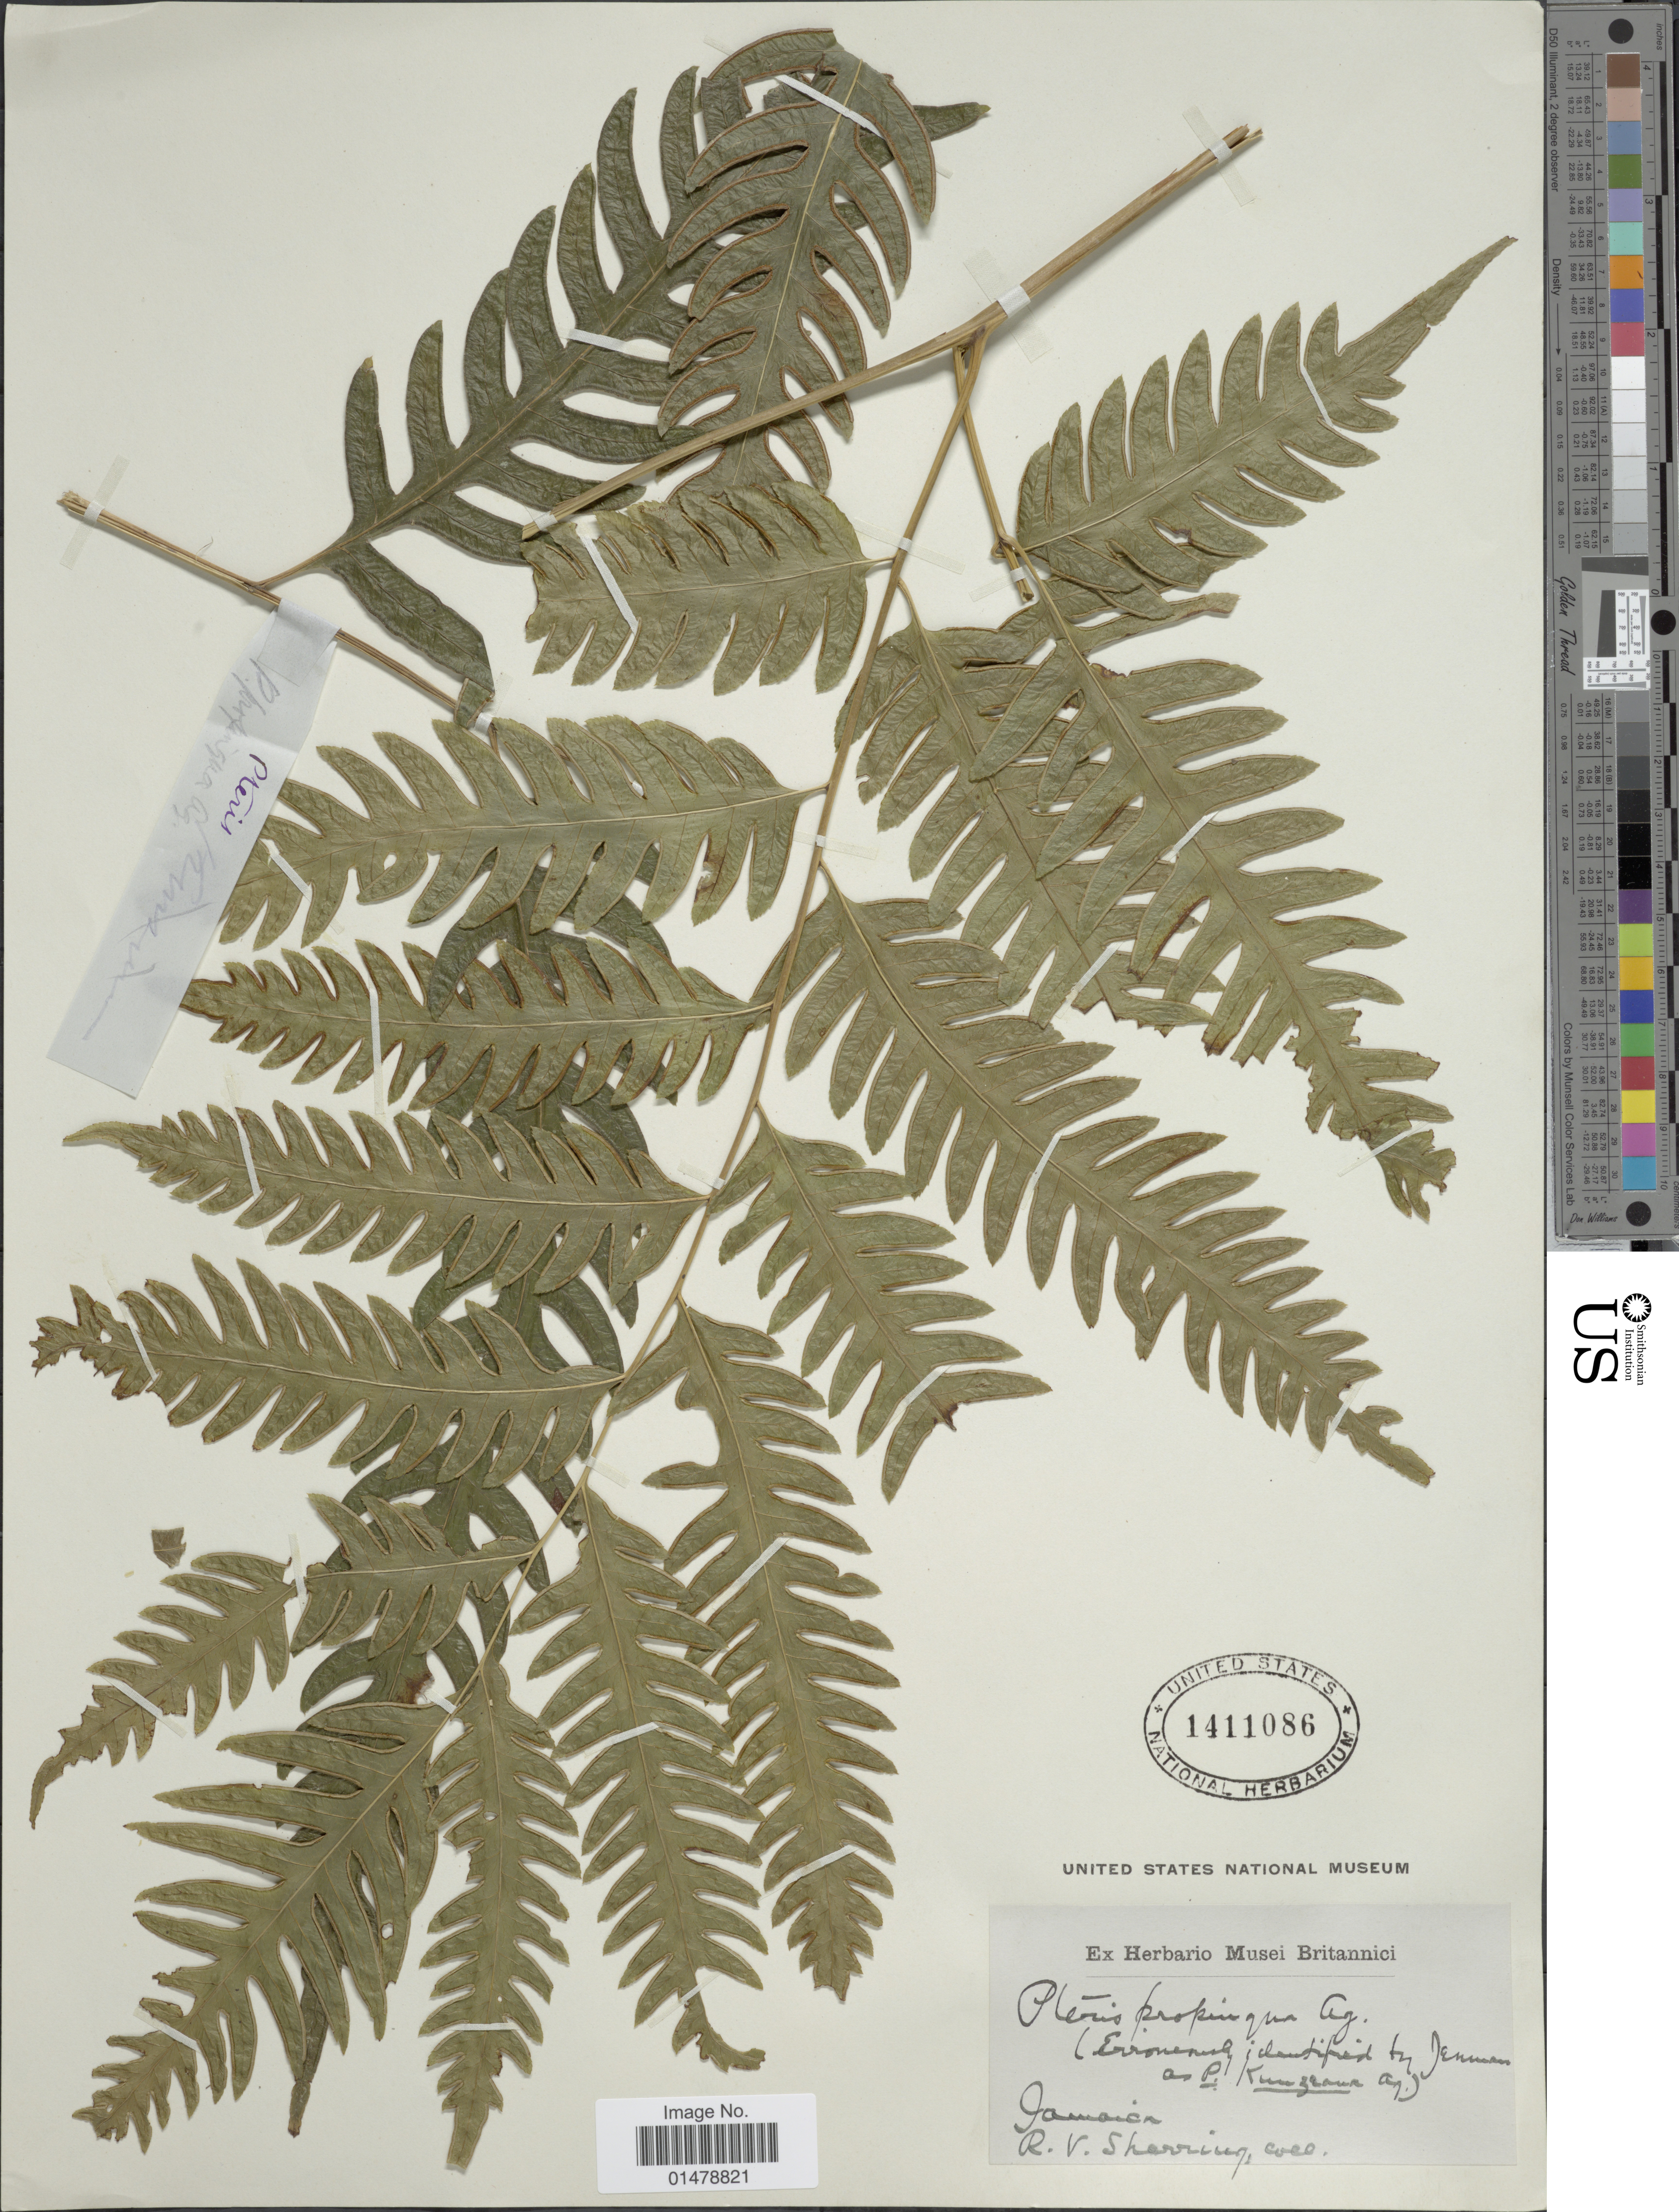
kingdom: Plantae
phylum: Tracheophyta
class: Polypodiopsida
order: Polypodiales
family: Pteridaceae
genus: Pteris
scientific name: Pteris propinqua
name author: J. Agardh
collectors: R. Sherring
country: Jamaica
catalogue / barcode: US 1411086